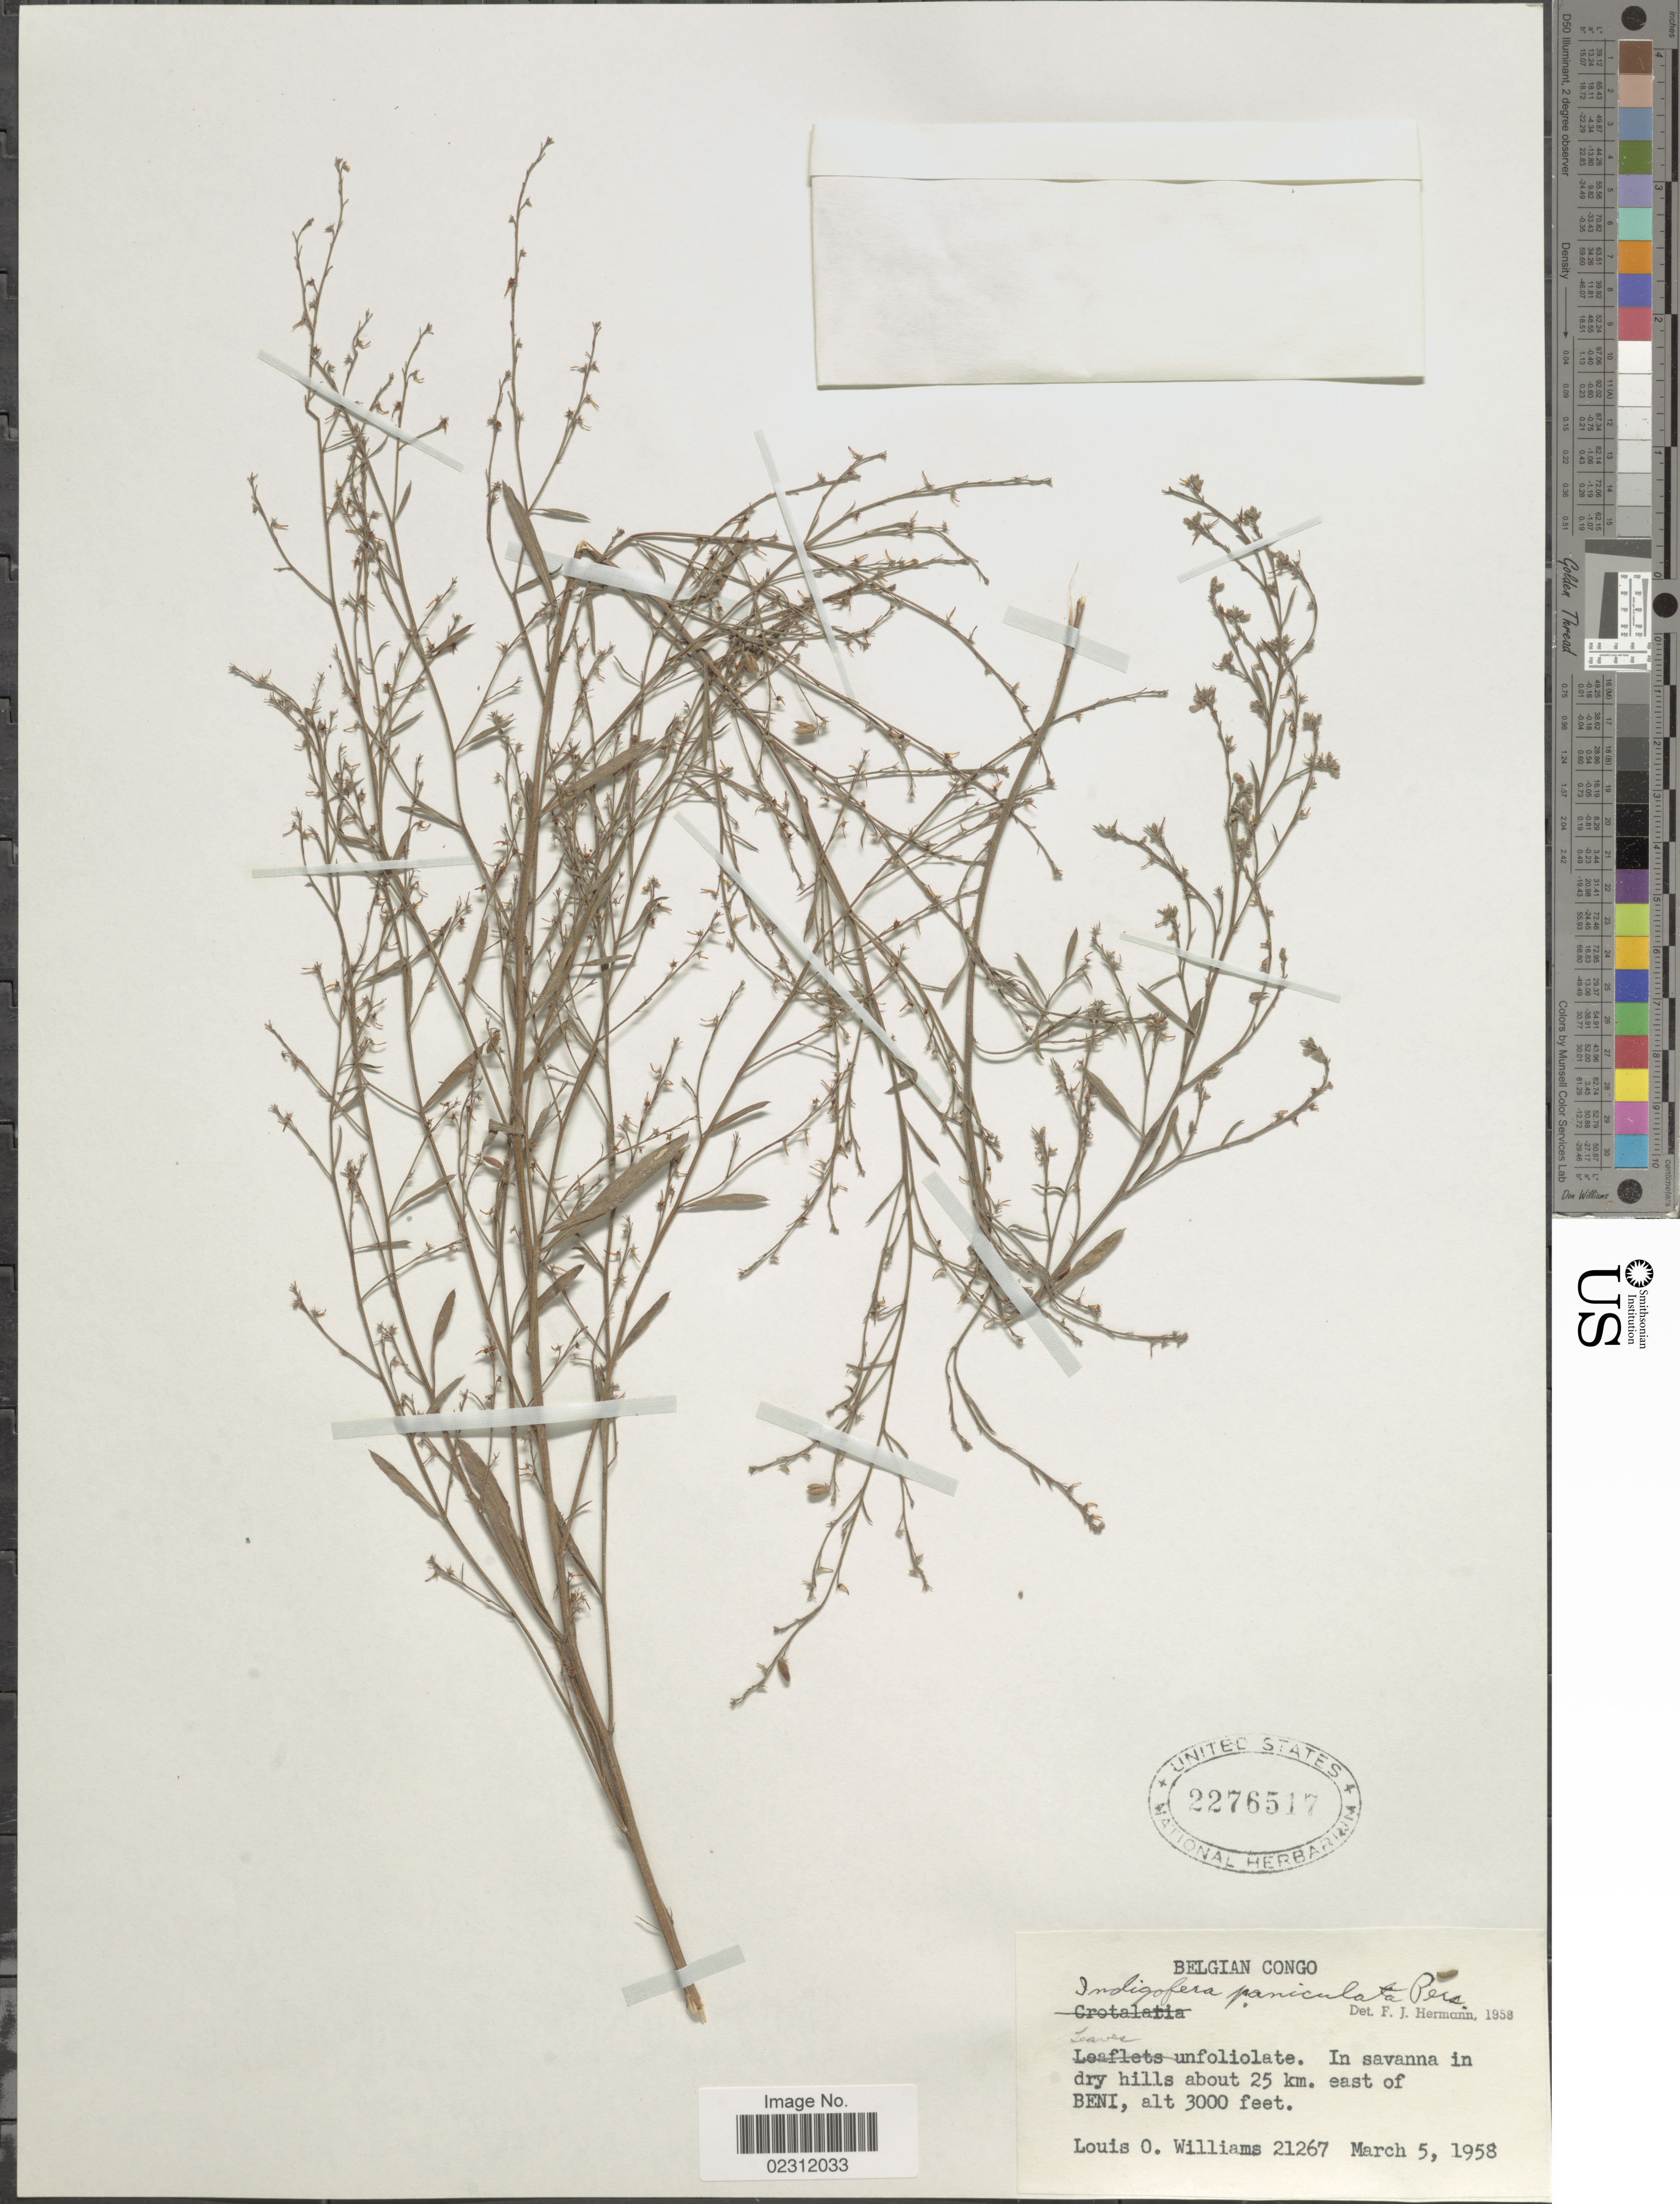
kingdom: Plantae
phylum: Tracheophyta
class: Magnoliopsida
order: Fabales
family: Fabaceae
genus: Indigofera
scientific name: Indigofera paniculata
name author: Pers.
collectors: L. O. Williams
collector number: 21267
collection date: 1958-03-05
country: Congo, Democratic Republic of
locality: Belgian Congo, about 25 km east of Beni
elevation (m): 914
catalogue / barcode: US 2276517